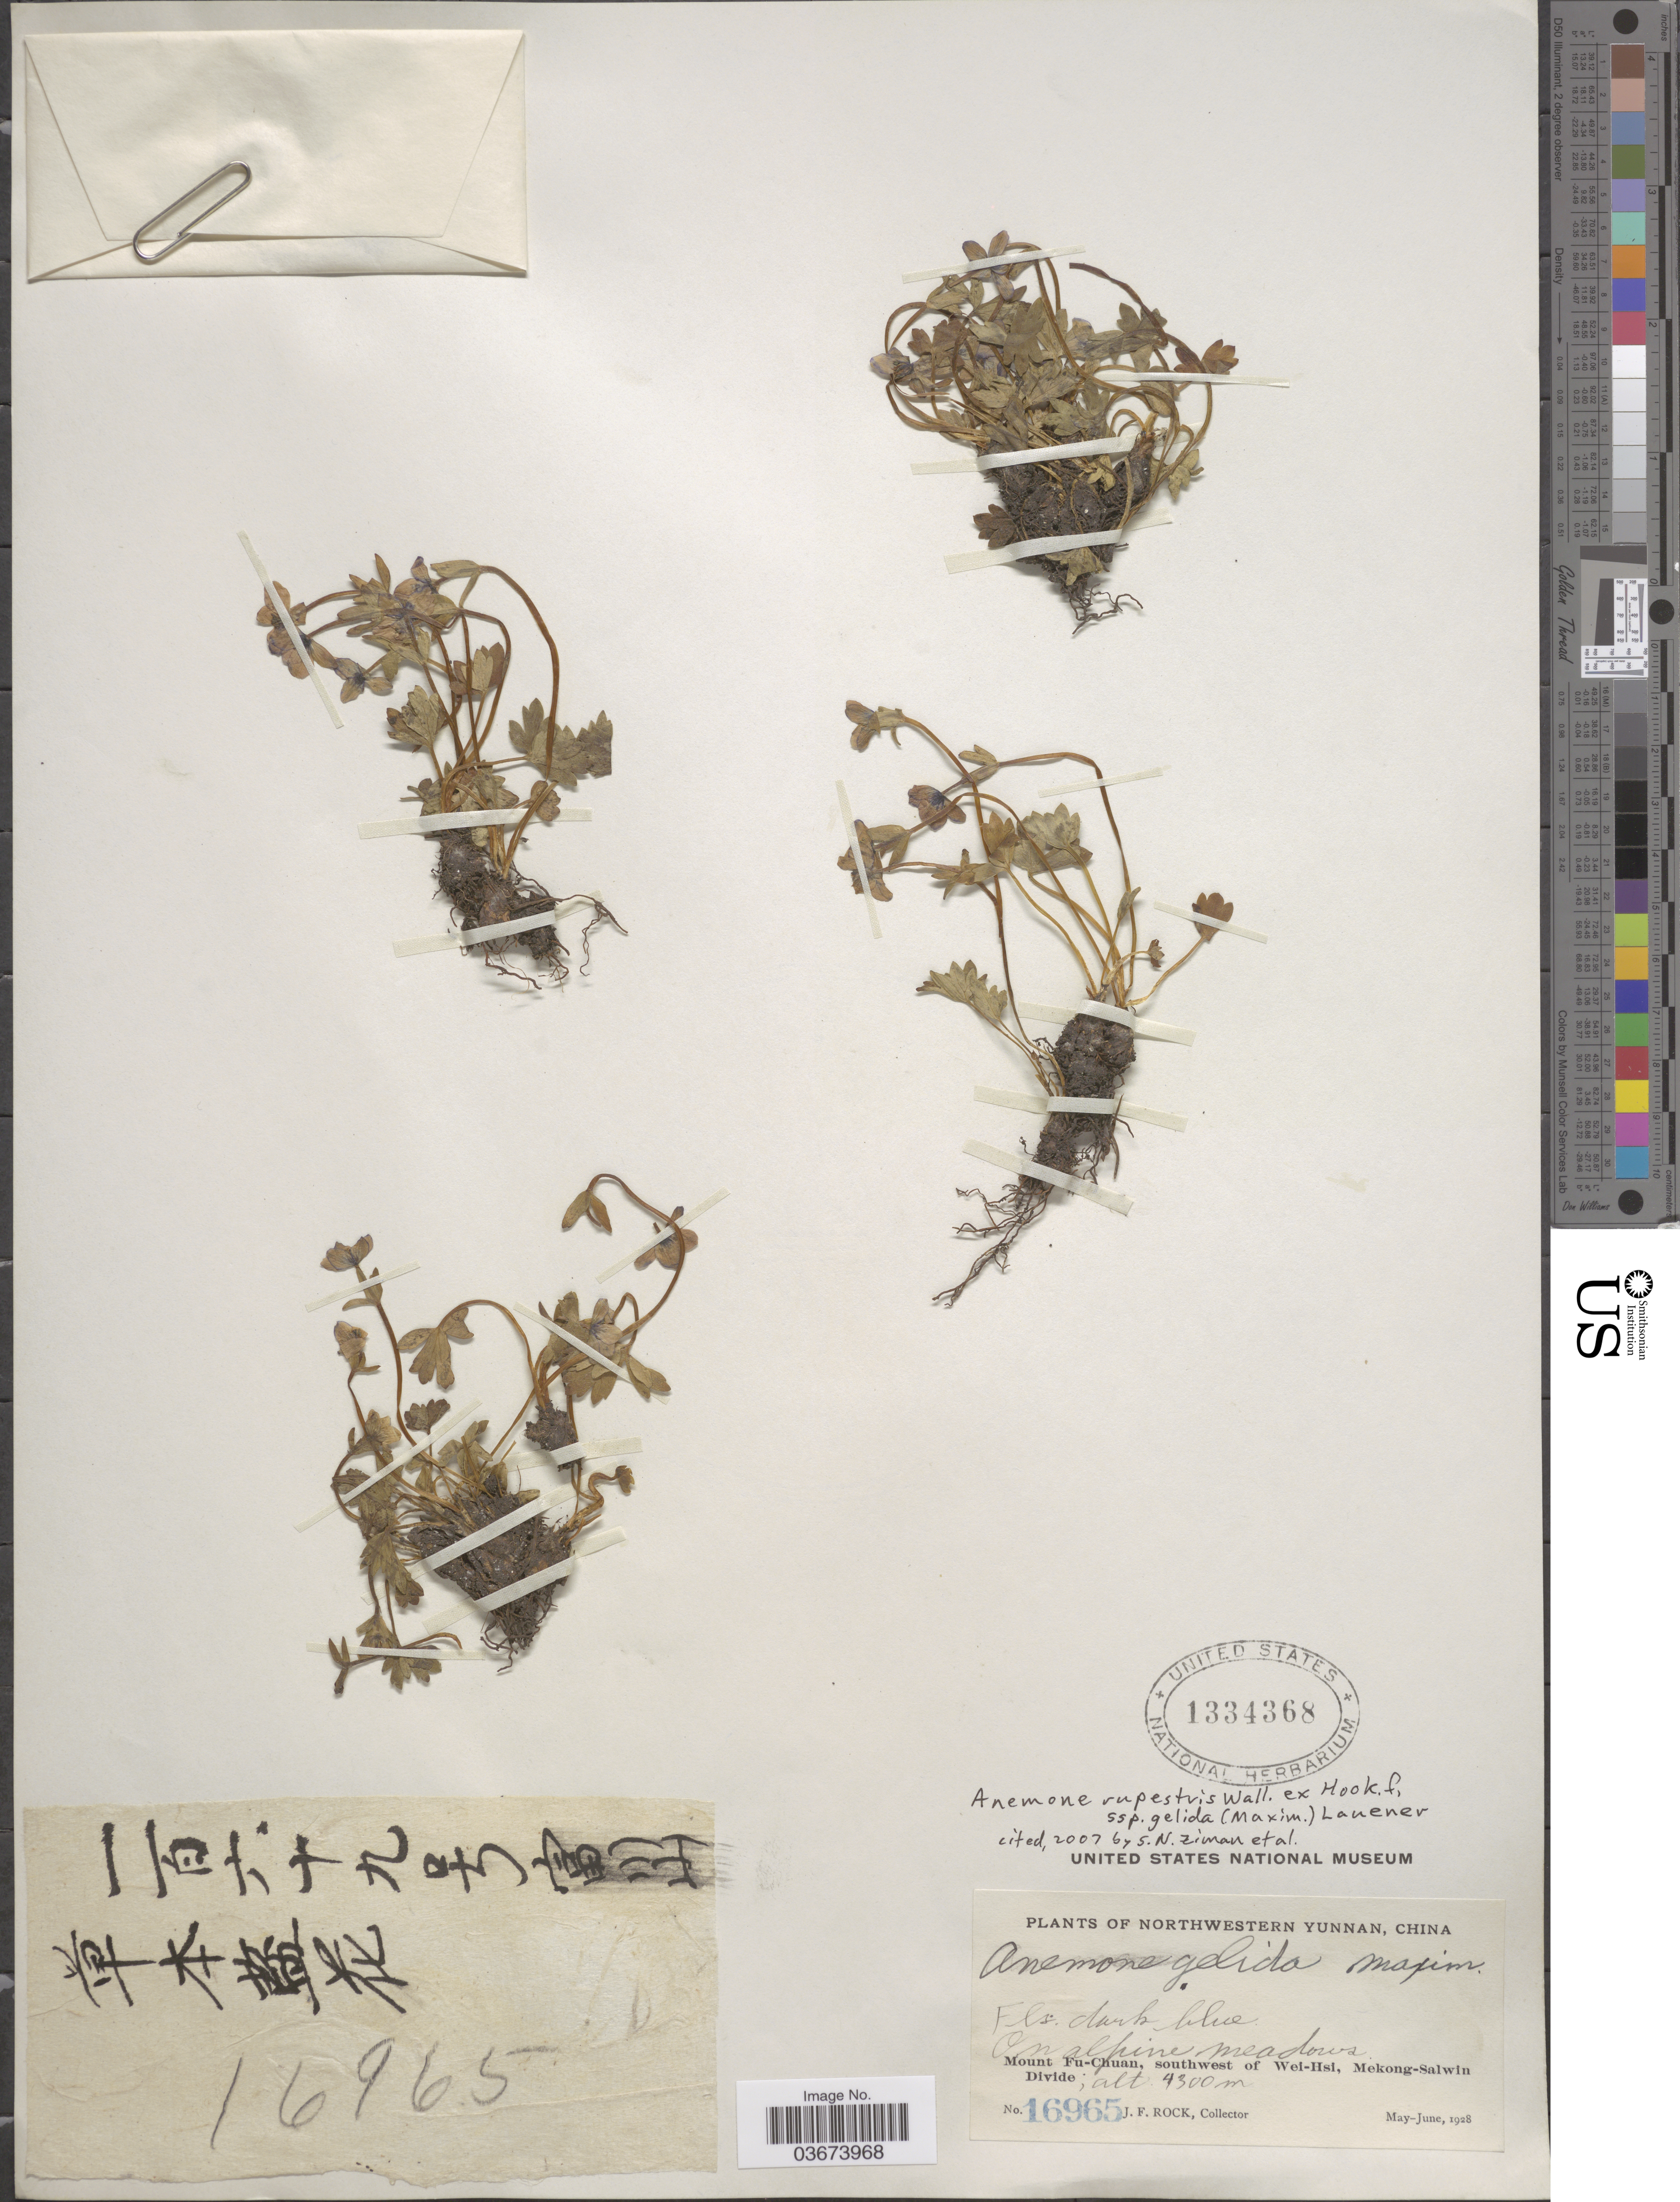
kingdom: Plantae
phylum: Tracheophyta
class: Magnoliopsida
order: Ranunculales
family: Ranunculaceae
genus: Anemone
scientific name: Anemone rupestris subsp. gelida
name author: (Maxim.) Lauener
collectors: J. Rock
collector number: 16965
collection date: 1928-05/1928-06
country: China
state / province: Yunnan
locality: Northwestern Yunnan. On alpine meadows. Mount Fu-Chuan, southwest of Wei-Hsi, Mekong-Salwin Divide.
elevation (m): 4300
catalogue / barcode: US 1334368